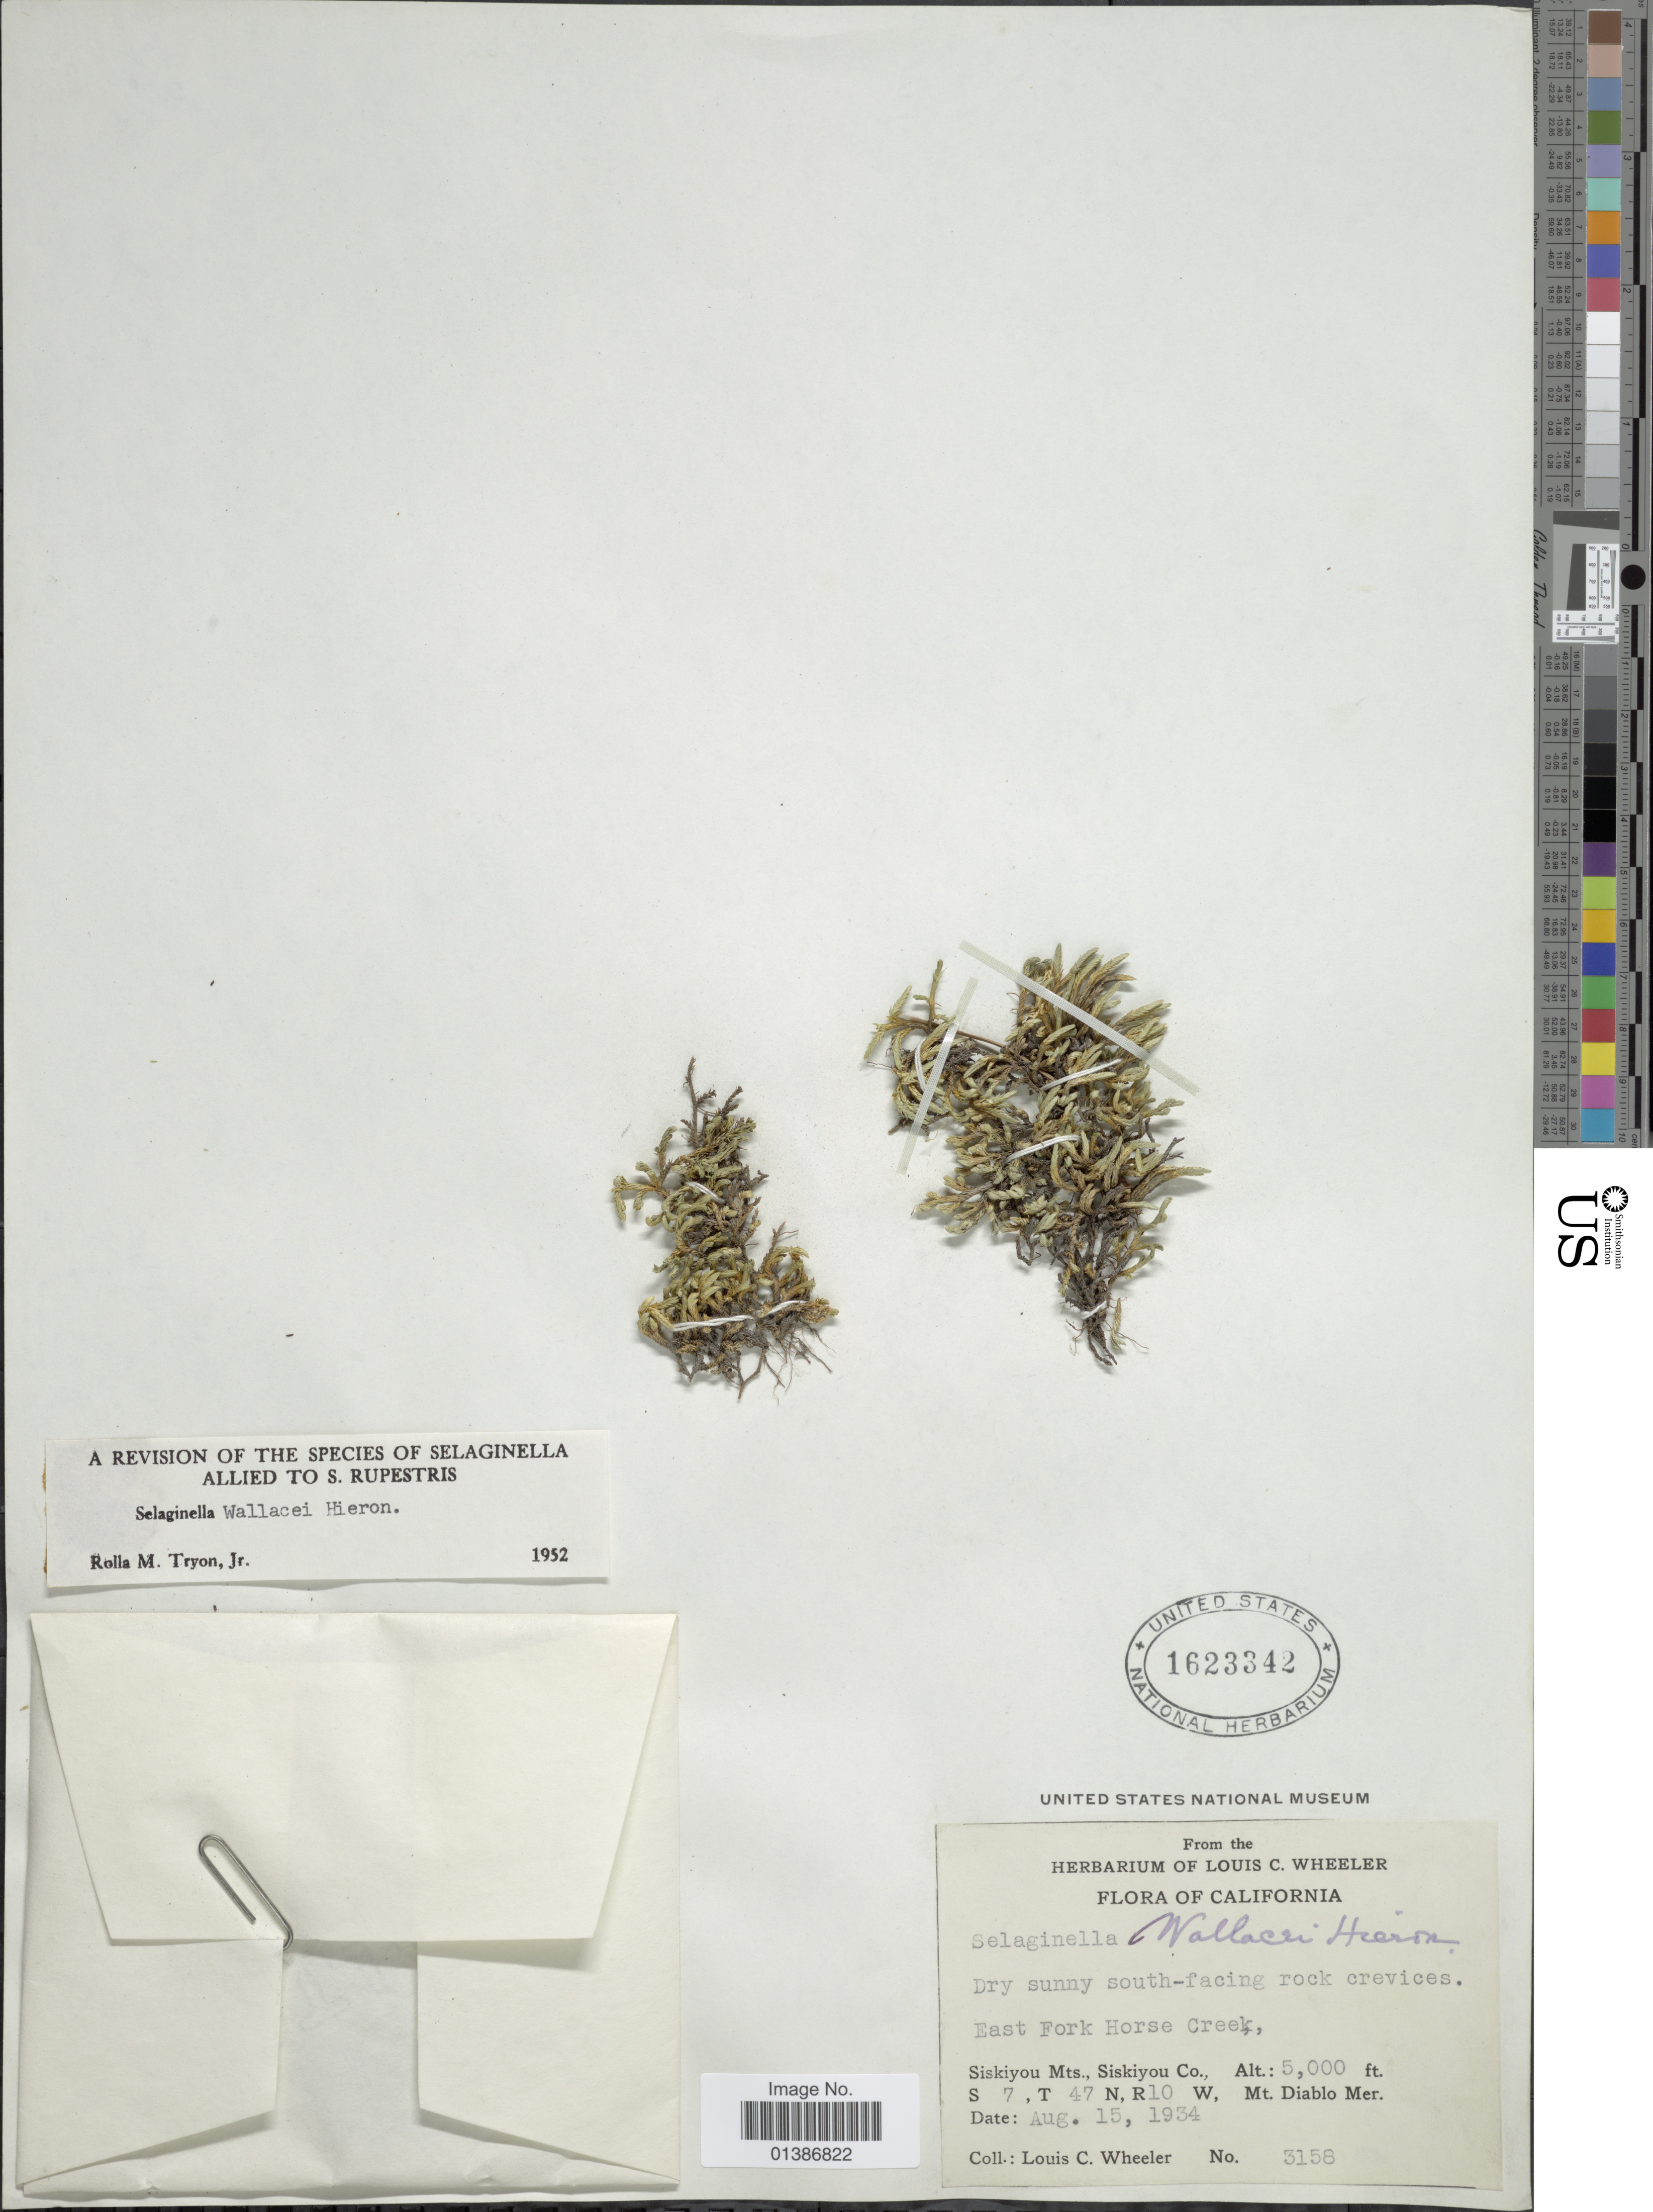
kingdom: Plantae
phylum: Tracheophyta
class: Lycopodiopsida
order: Selaginellales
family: Selaginellaceae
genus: Selaginella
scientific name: Selaginella wallacei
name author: Hieron.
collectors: L. C. Wheeler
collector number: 3158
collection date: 1934-08-15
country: United States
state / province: California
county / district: Siskiyou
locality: East fork Horse Creek, Siskiyou Mts., Siskiyou Co., S 7, T 47 N, R10 W, Mt. Diablo Mer.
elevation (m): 1524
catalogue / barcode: US 1623342